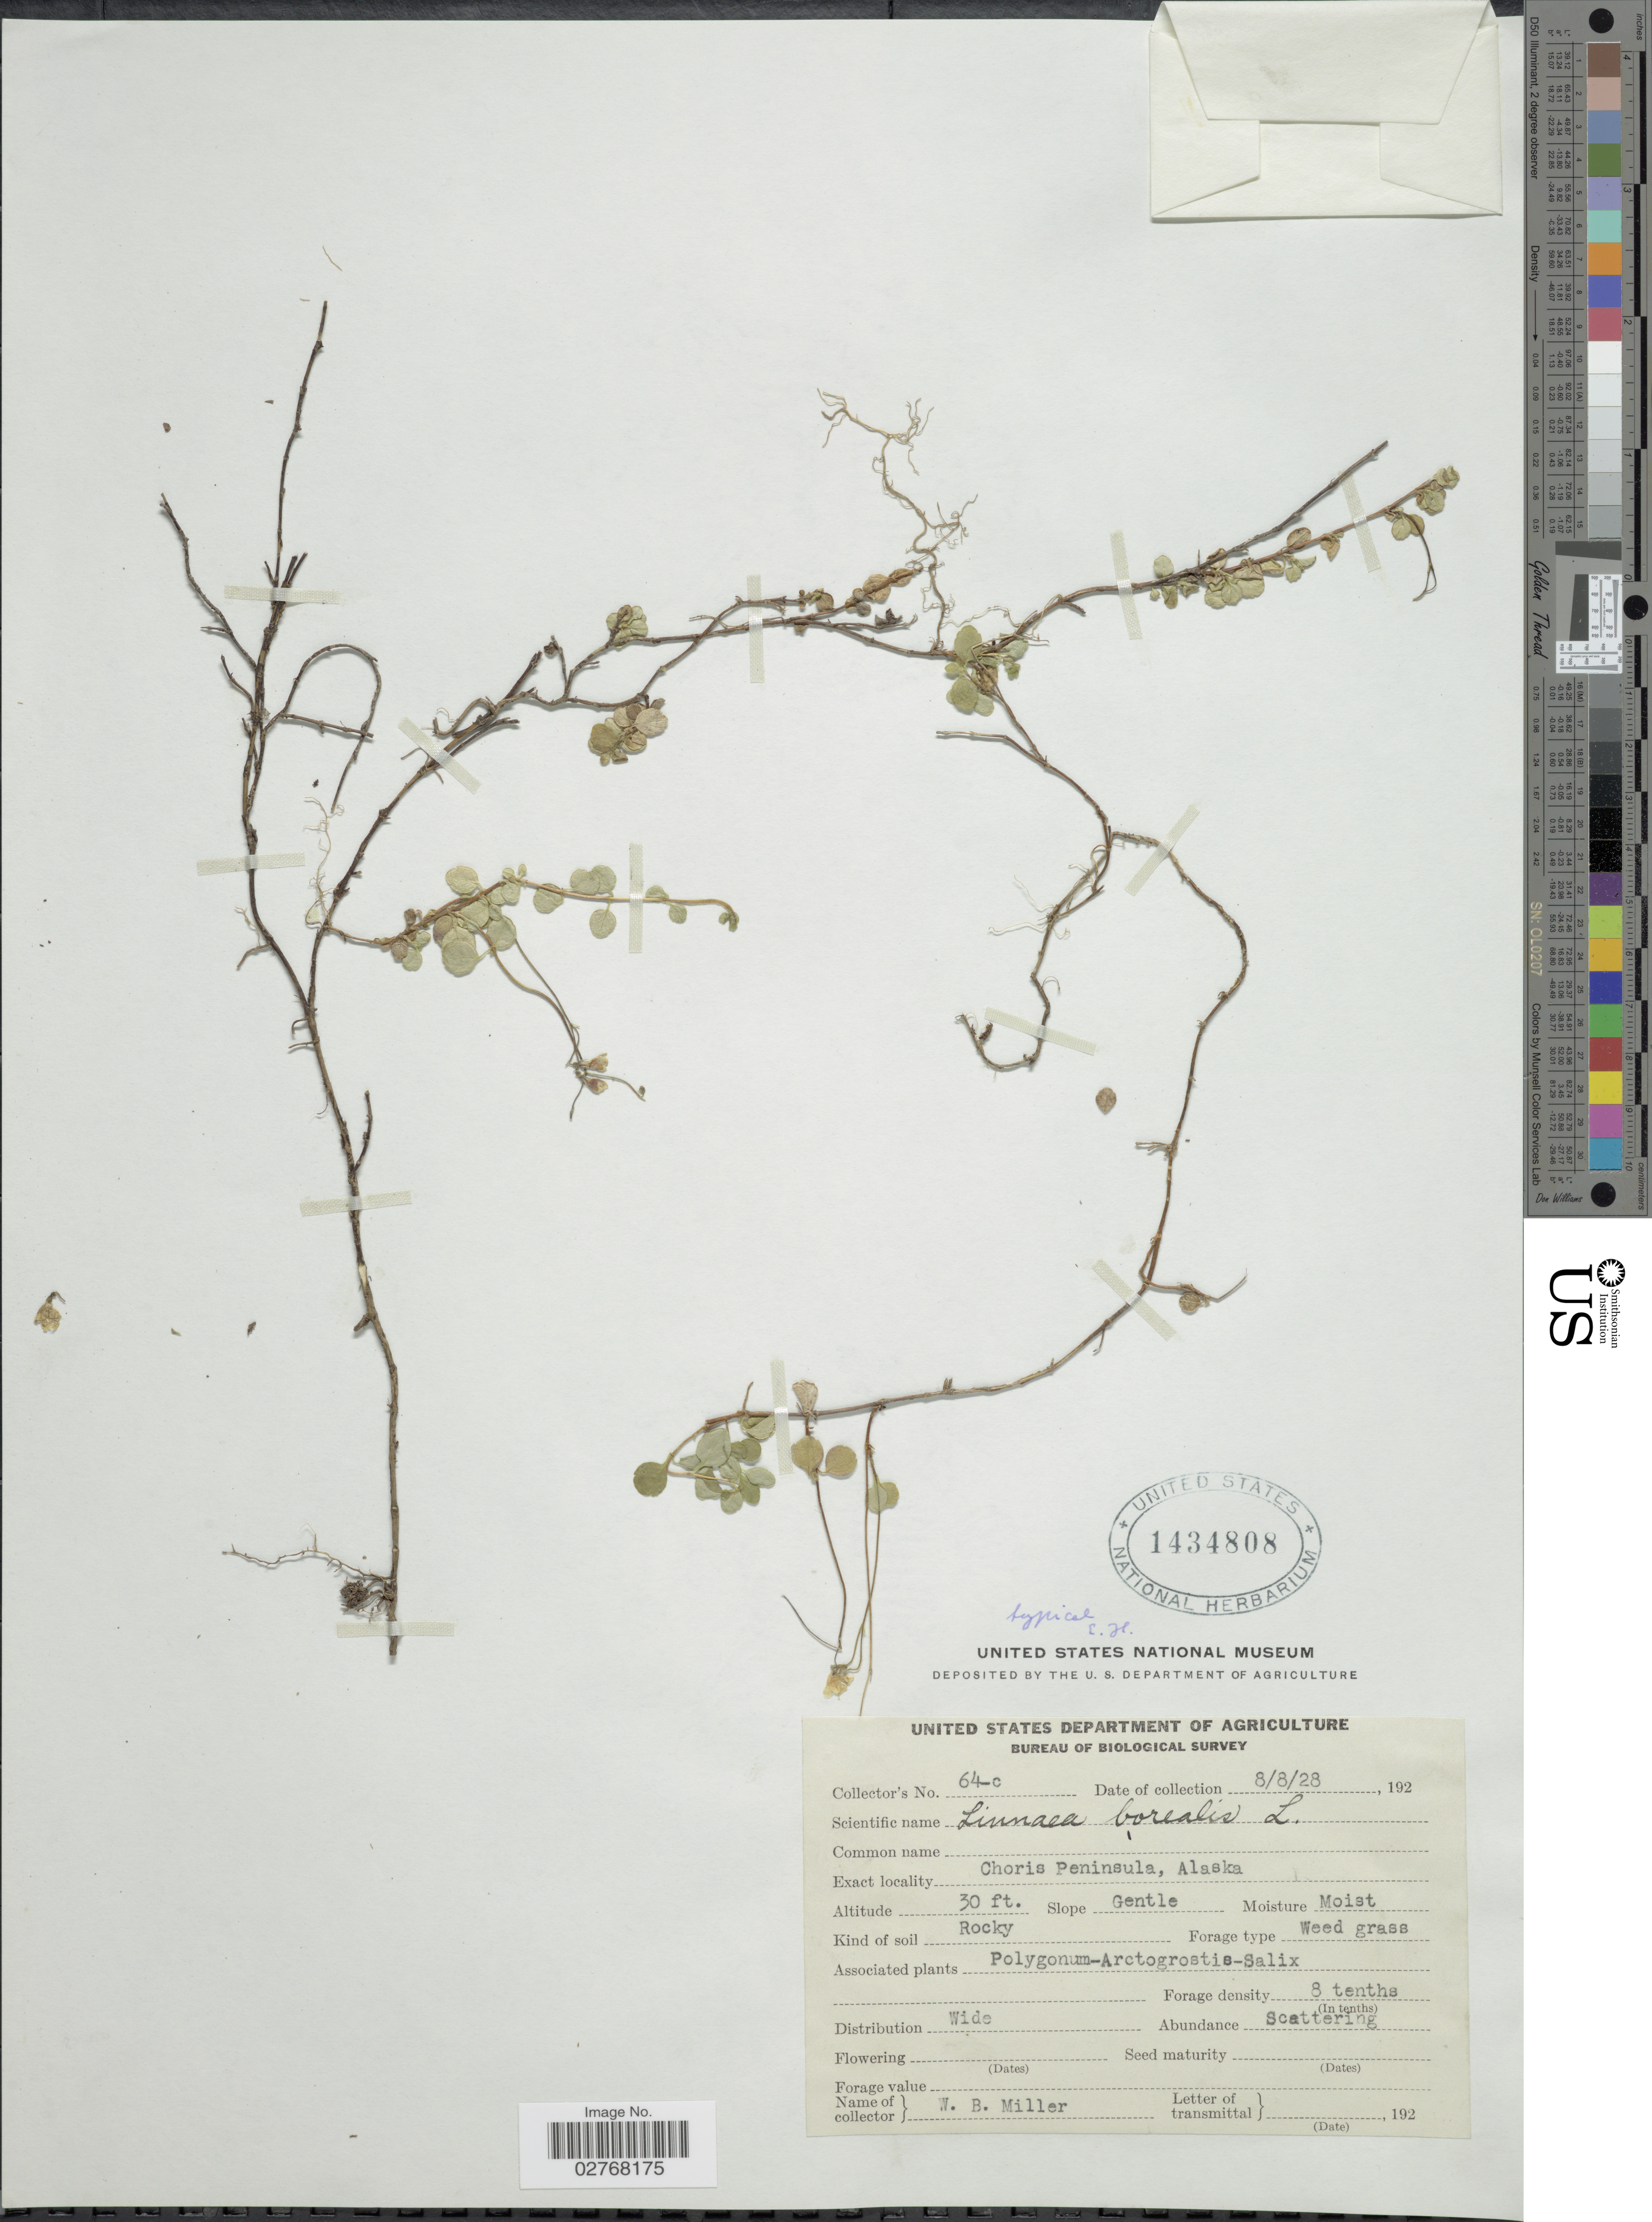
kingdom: Plantae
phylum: Tracheophyta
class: Magnoliopsida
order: Dipsacales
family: Caprifoliaceae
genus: Linnaea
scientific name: Linnaea borealis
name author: L.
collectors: W. Miller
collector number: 64-c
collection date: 1928-08-08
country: United States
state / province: Alaska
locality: Choris Peninsula.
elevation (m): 9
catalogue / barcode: US 1434808